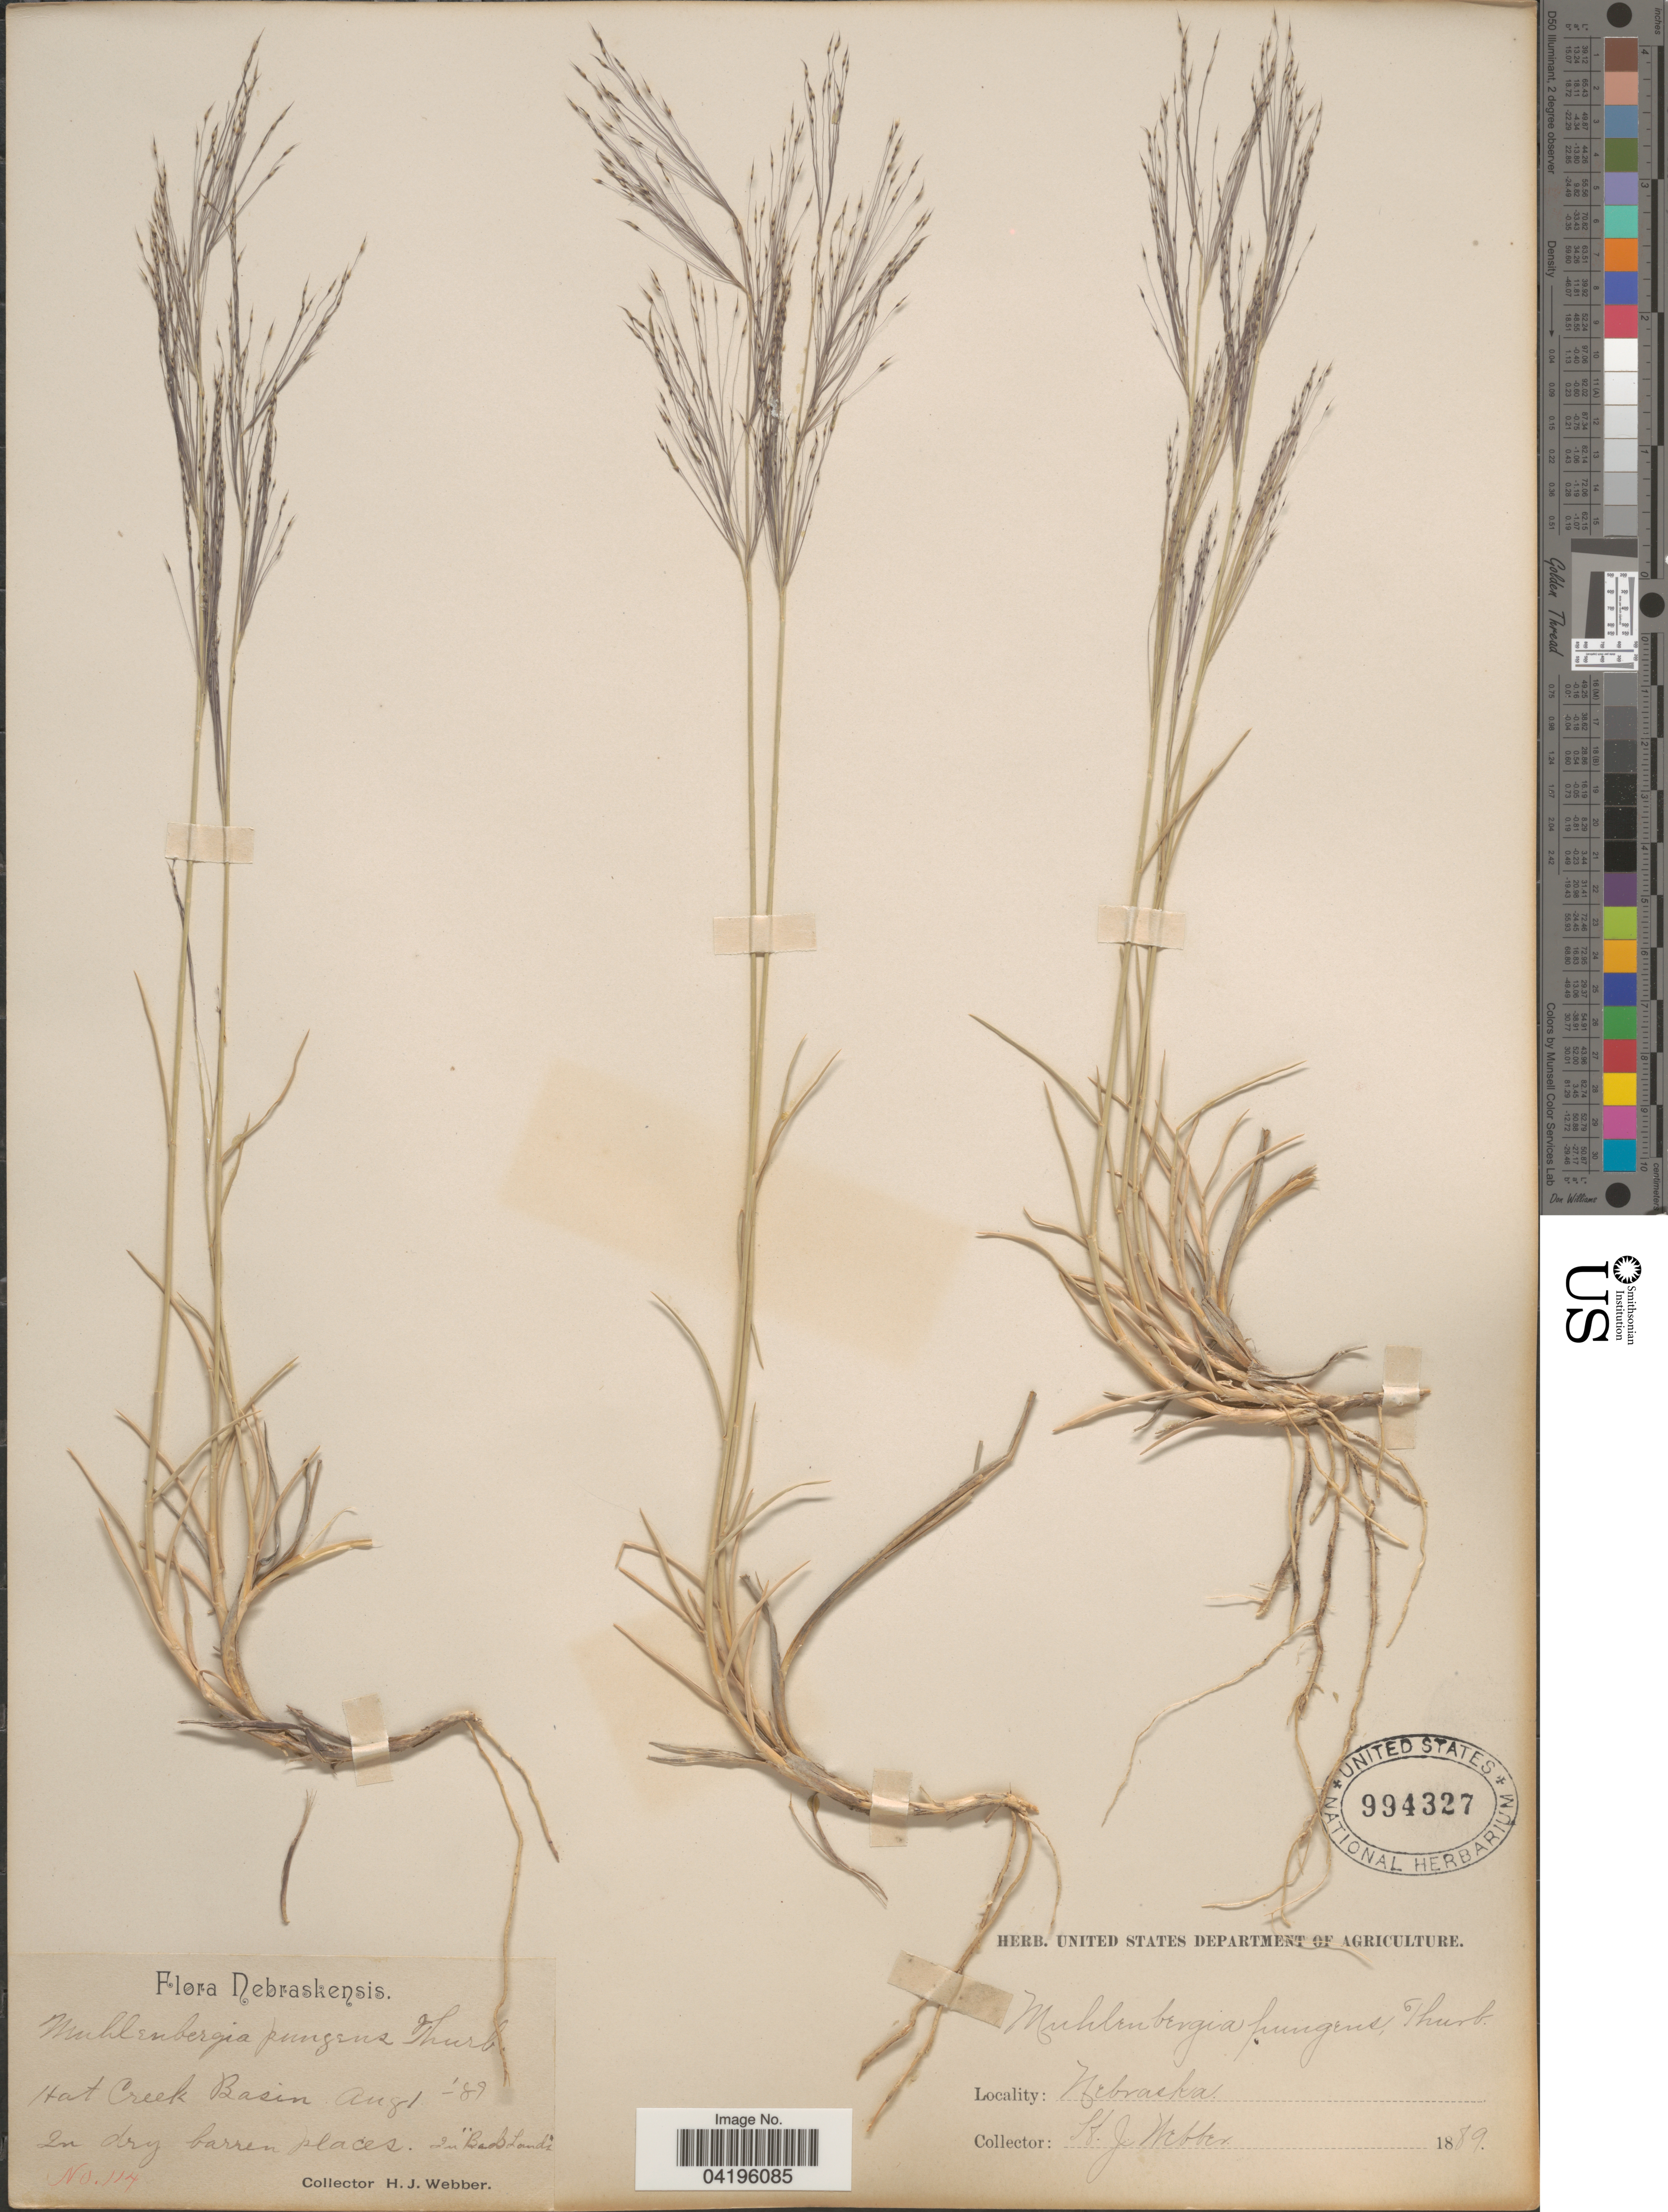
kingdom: Plantae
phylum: Tracheophyta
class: Liliopsida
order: Poales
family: Poaceae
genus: Muhlenbergia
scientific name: Muhlenbergia pungens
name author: Thurb. ex A. Gray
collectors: H. Webber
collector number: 114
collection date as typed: Transcribed d/m/y: 1/8/89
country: United States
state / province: Nebraska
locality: Hat Creek Basin. In "Bad Lands".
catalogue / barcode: US 994327